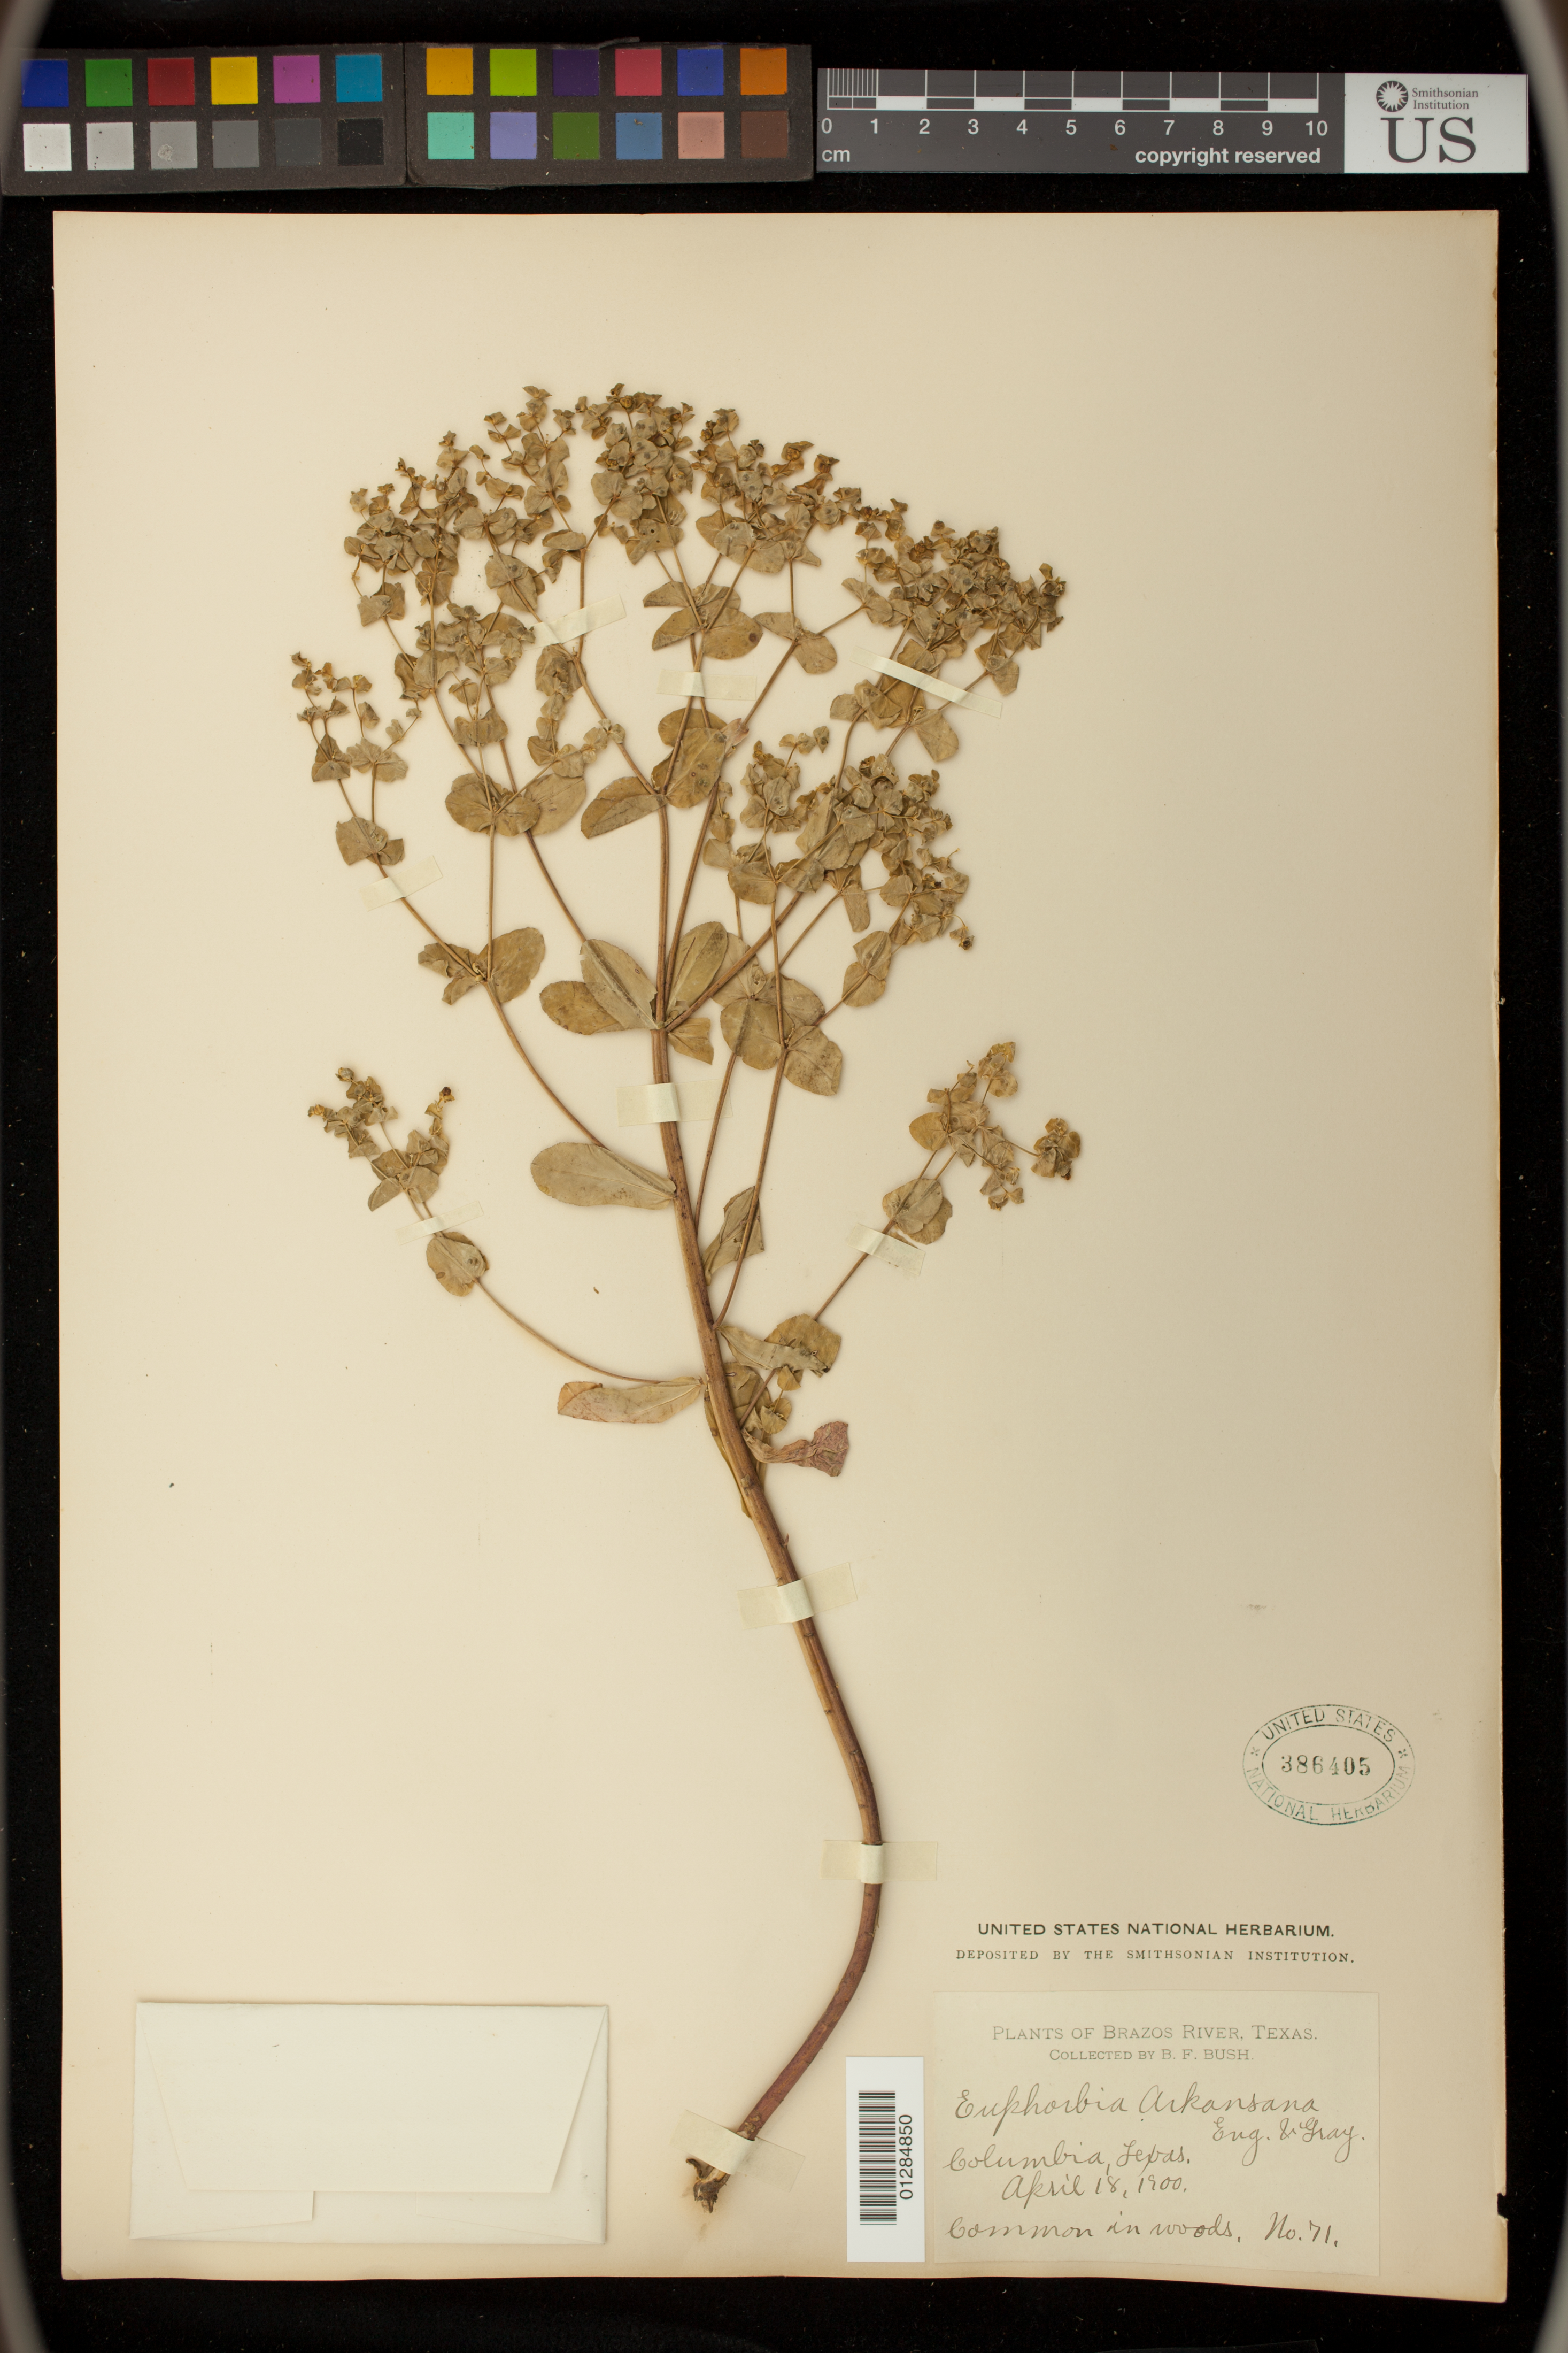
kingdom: Plantae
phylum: Tracheophyta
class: Magnoliopsida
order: Malpighiales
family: Euphorbiaceae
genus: Euphorbia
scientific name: Euphorbia spathulata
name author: Lam.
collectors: B. F. Bush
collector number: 71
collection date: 1900-04-18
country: United States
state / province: Texas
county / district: Brazoria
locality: Columbia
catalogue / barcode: US 386405